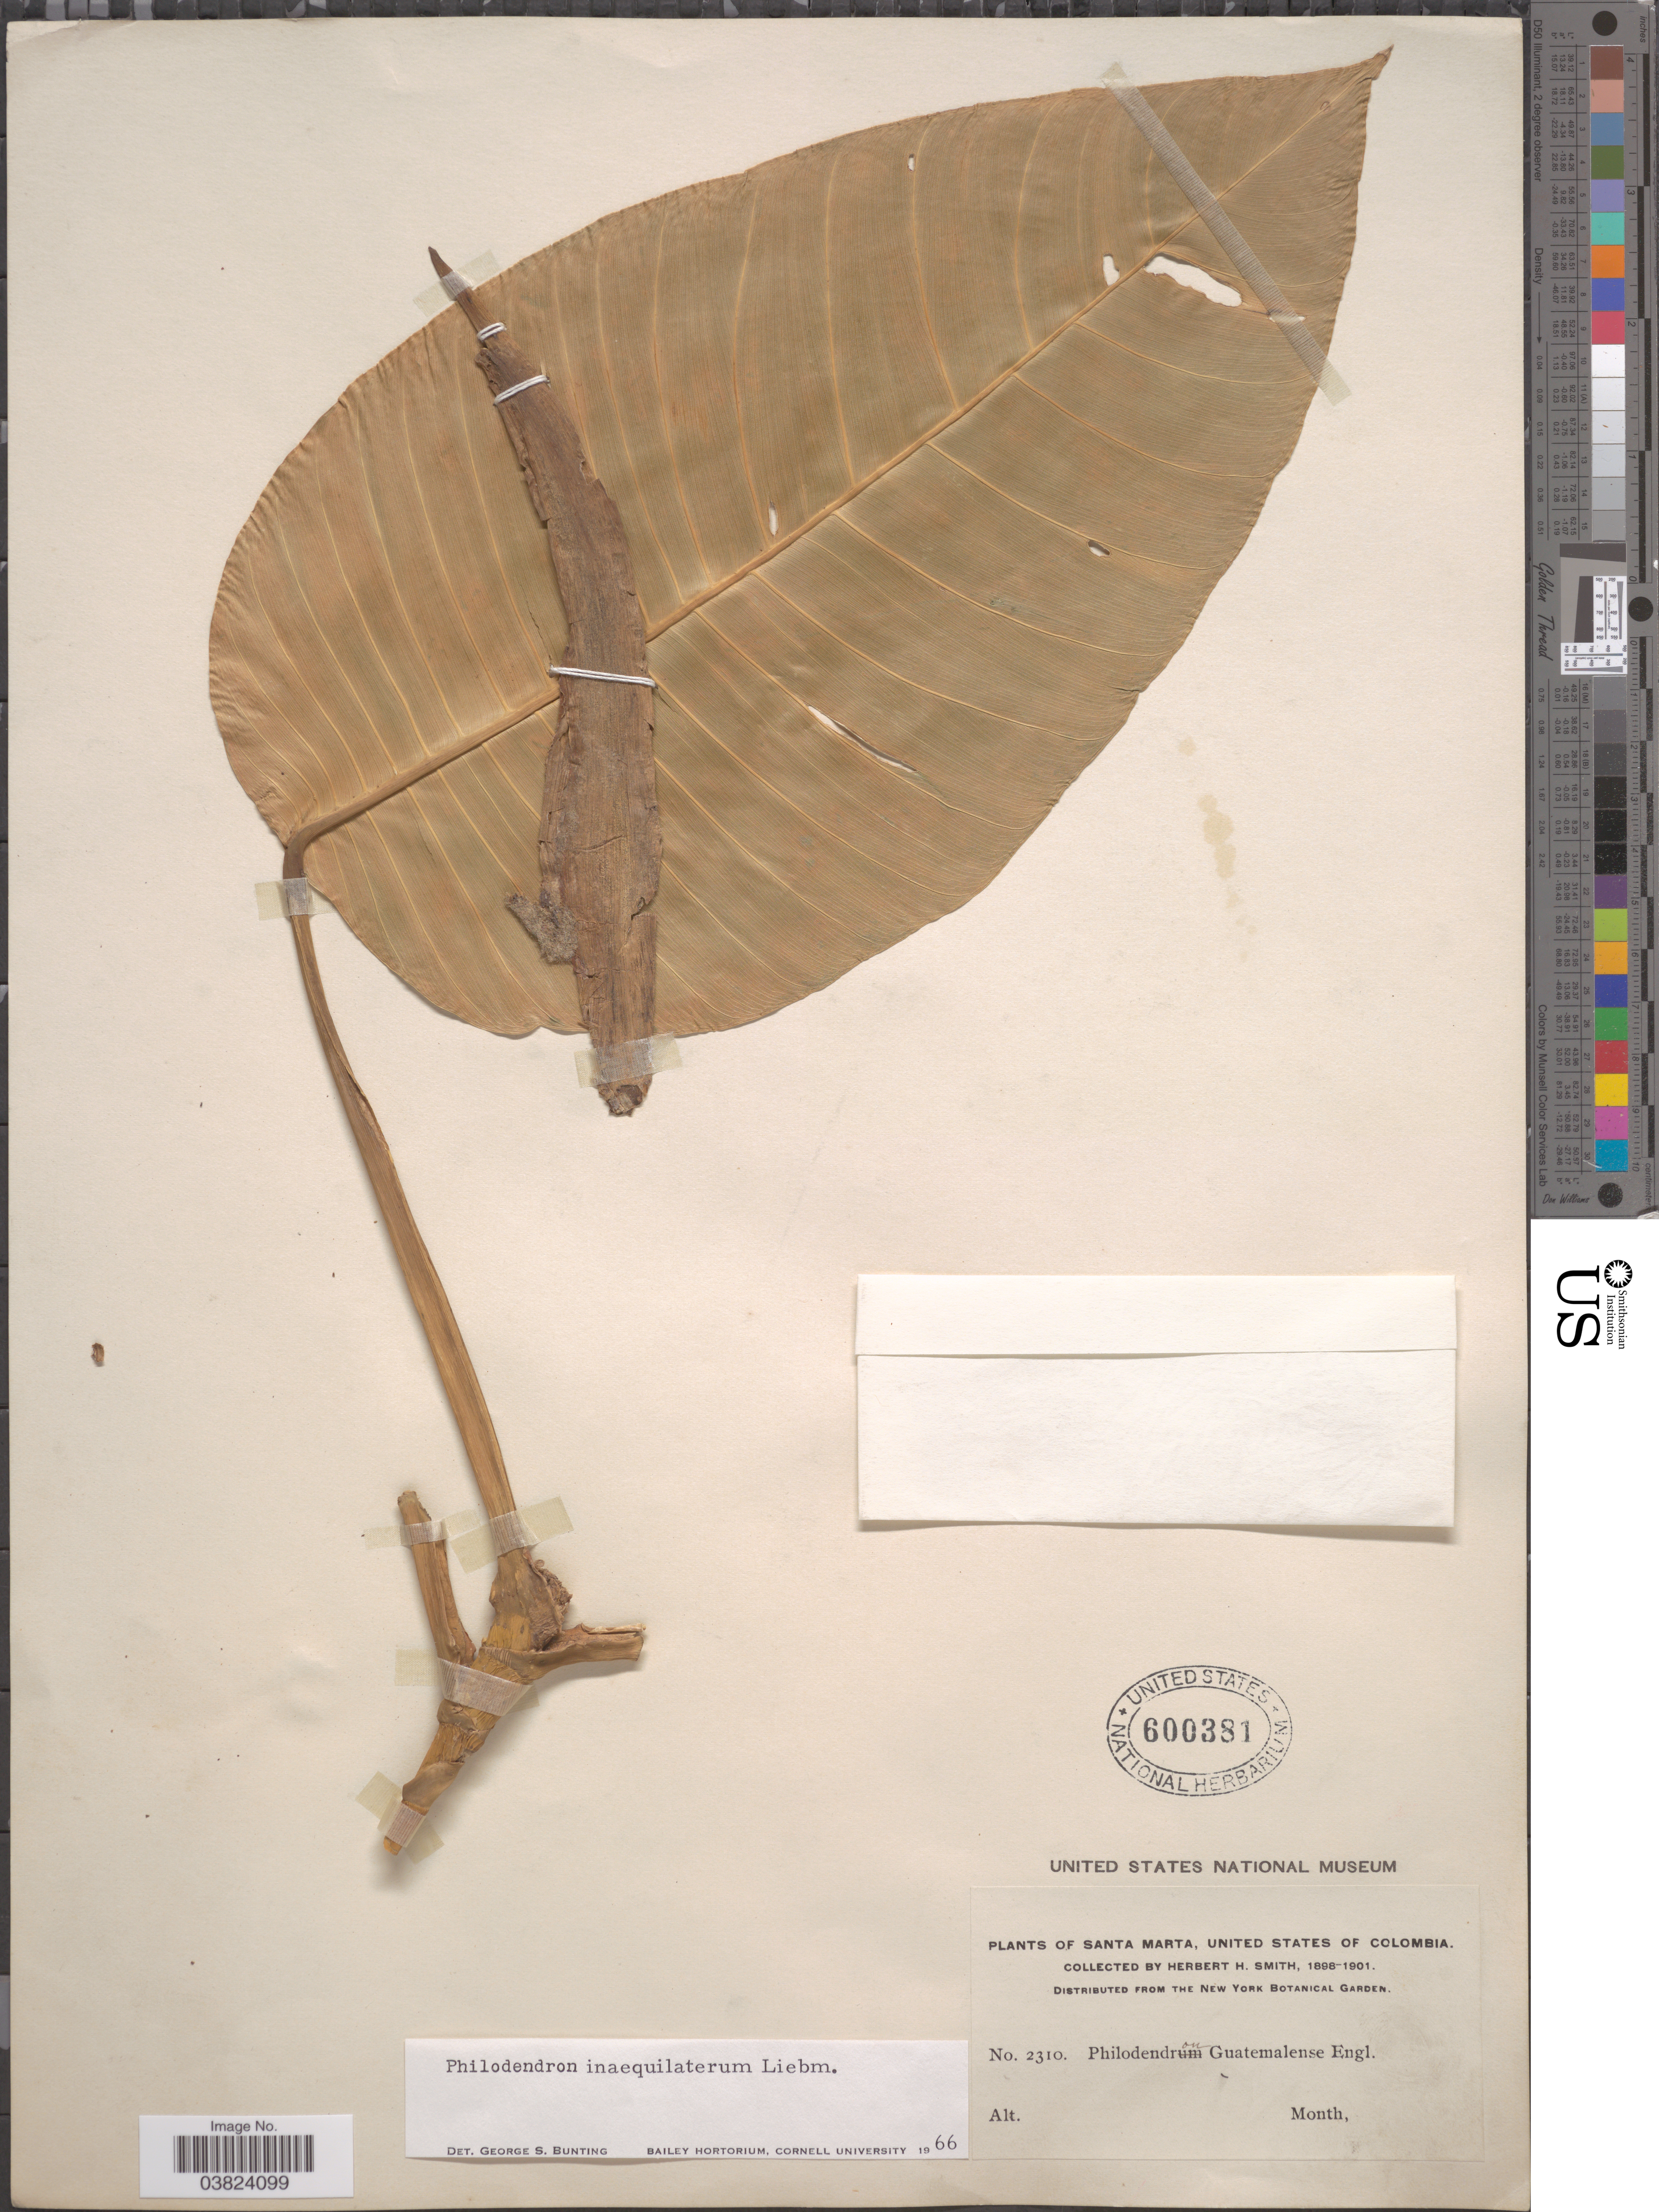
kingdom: Plantae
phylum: Tracheophyta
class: Liliopsida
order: Alismatales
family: Araceae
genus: Philodendron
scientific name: Philodendron inaequilaterum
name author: Liebm.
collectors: Herbert H. Smith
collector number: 2310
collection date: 1898/1901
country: Colombia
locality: Santa Marta, United States of Colombia.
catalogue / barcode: US 600381